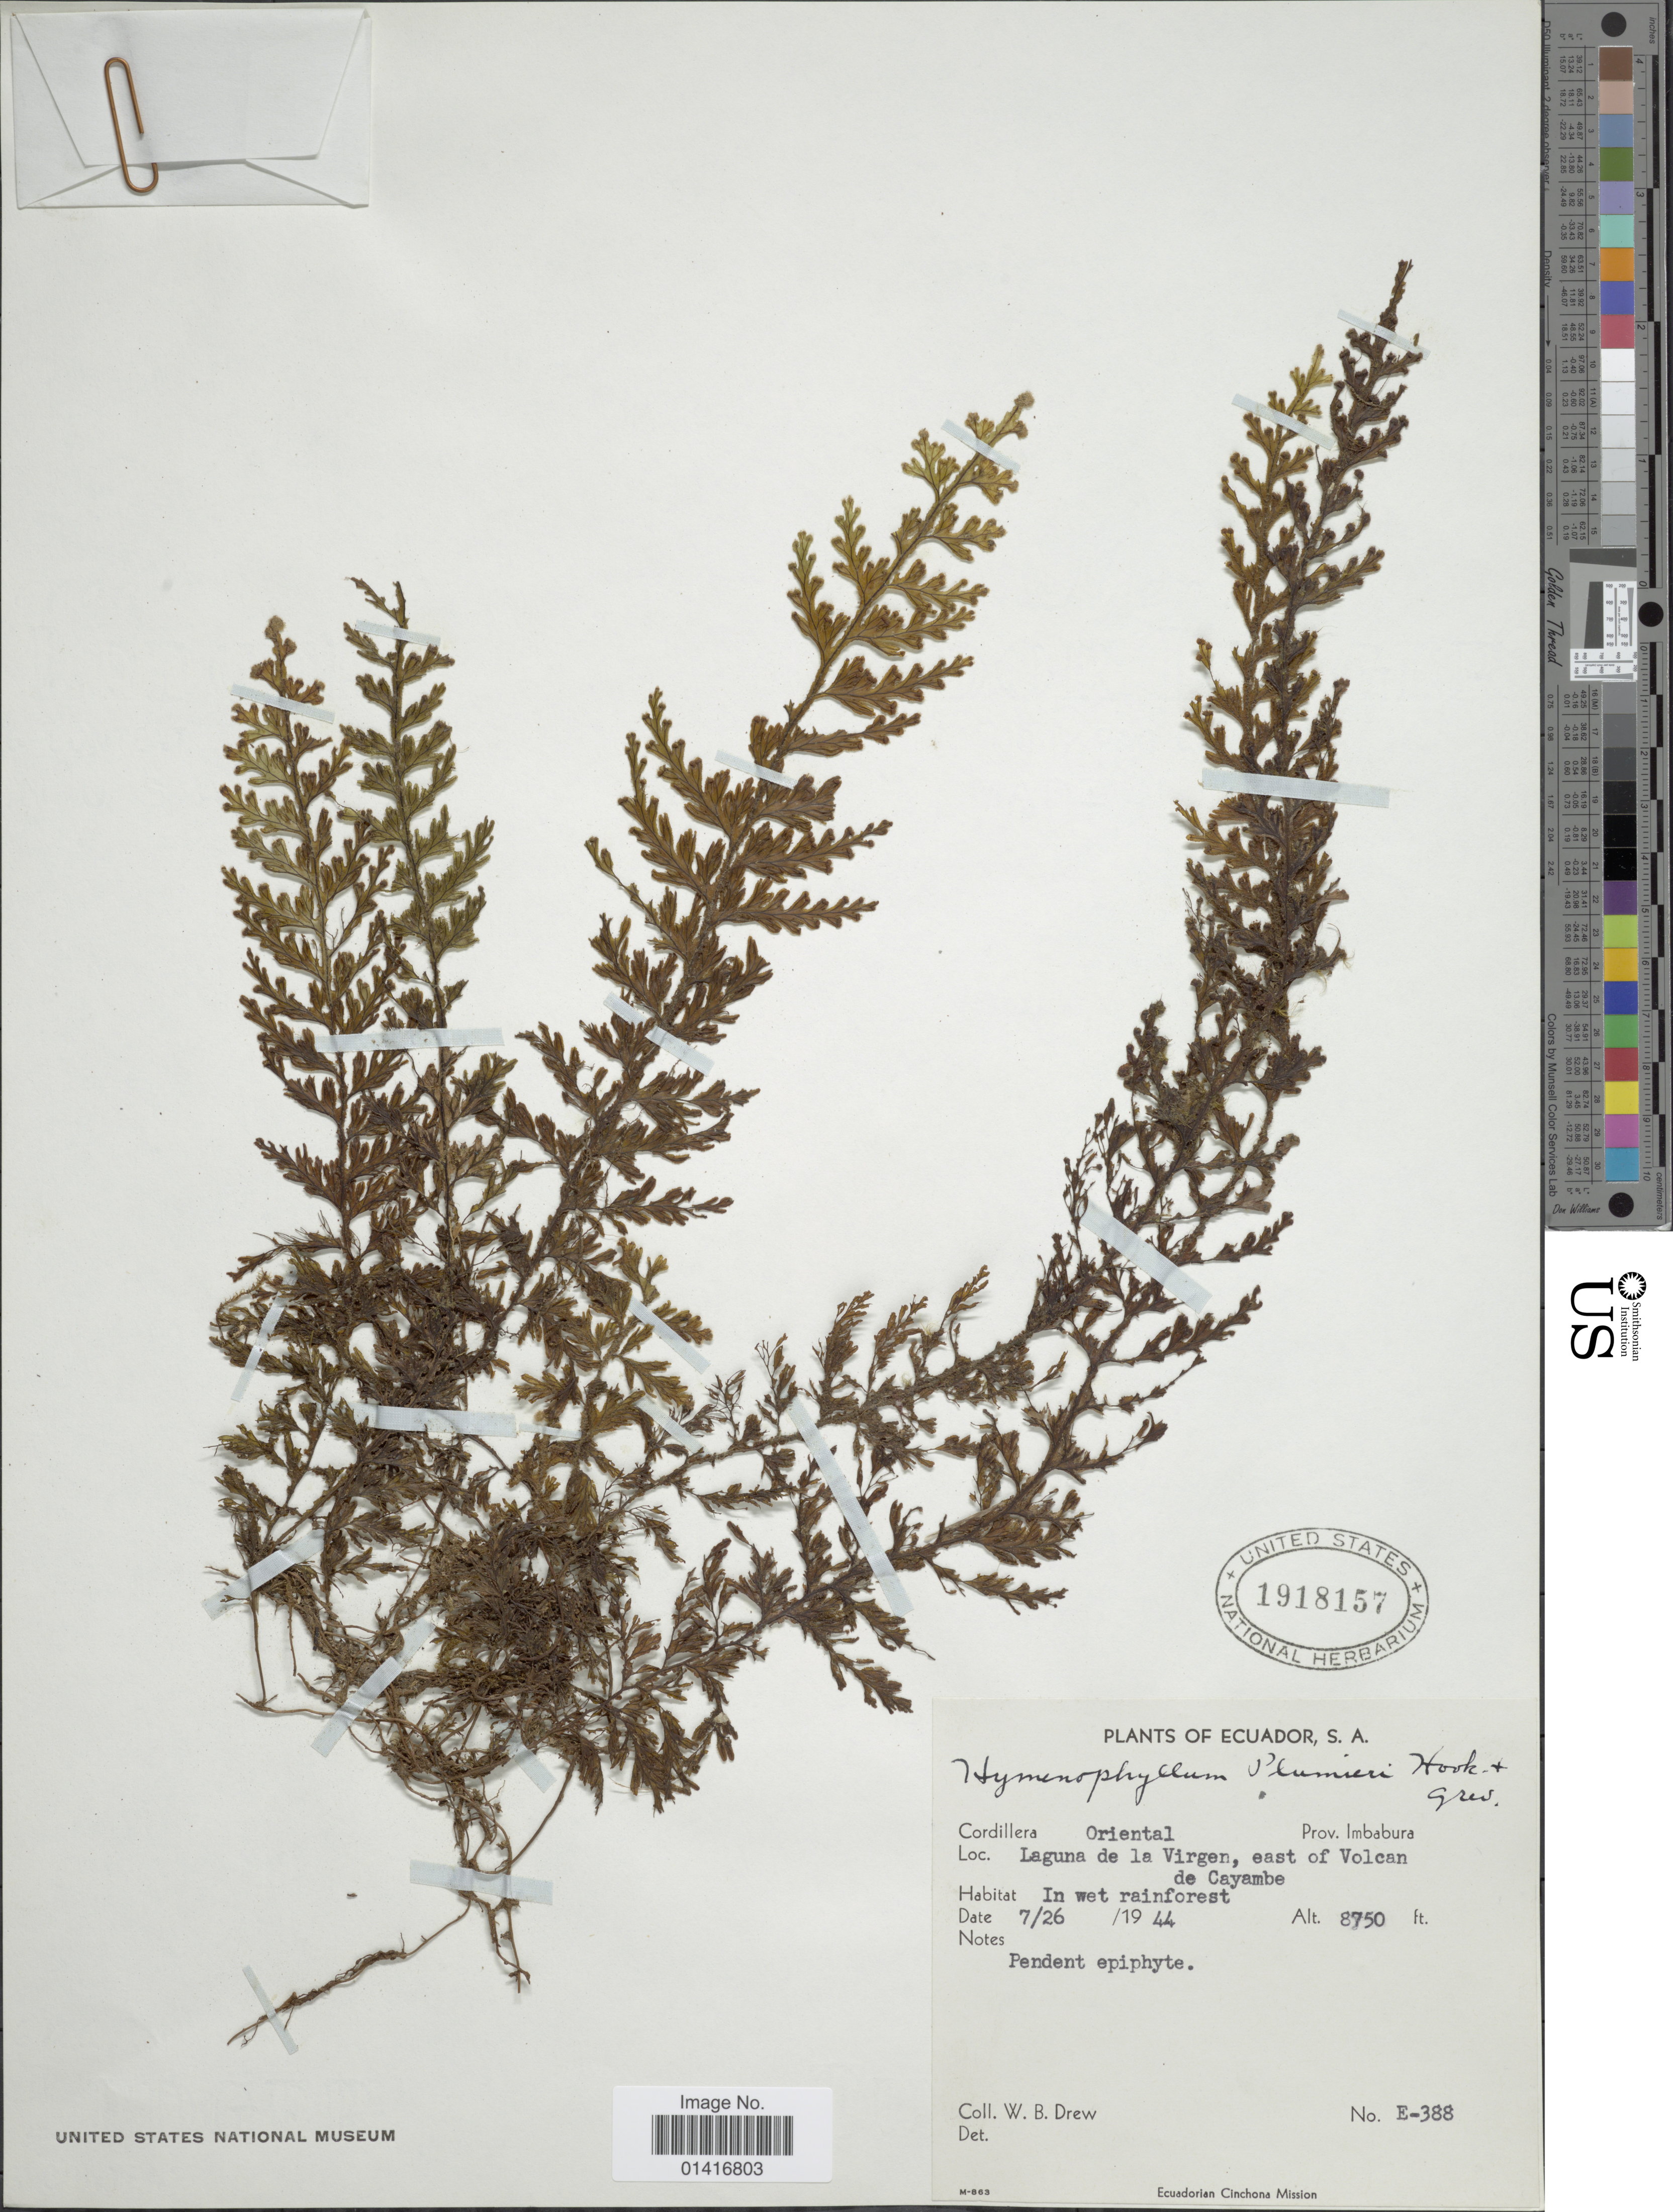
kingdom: Plantae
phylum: Tracheophyta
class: Polypodiopsida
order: Hymenophyllales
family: Hymenophyllaceae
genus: Hymenophyllum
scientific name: Hymenophyllum plumieri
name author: Hook. & Grev.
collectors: W. B. Drew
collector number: E-388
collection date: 1944-07-26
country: Ecuador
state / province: Imbabura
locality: Cordillera Oriental, Prov. Imbabura. laguna de la Virgen east of Volcan de Cayambe. In wet rainforest.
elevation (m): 2667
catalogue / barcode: US 1918157